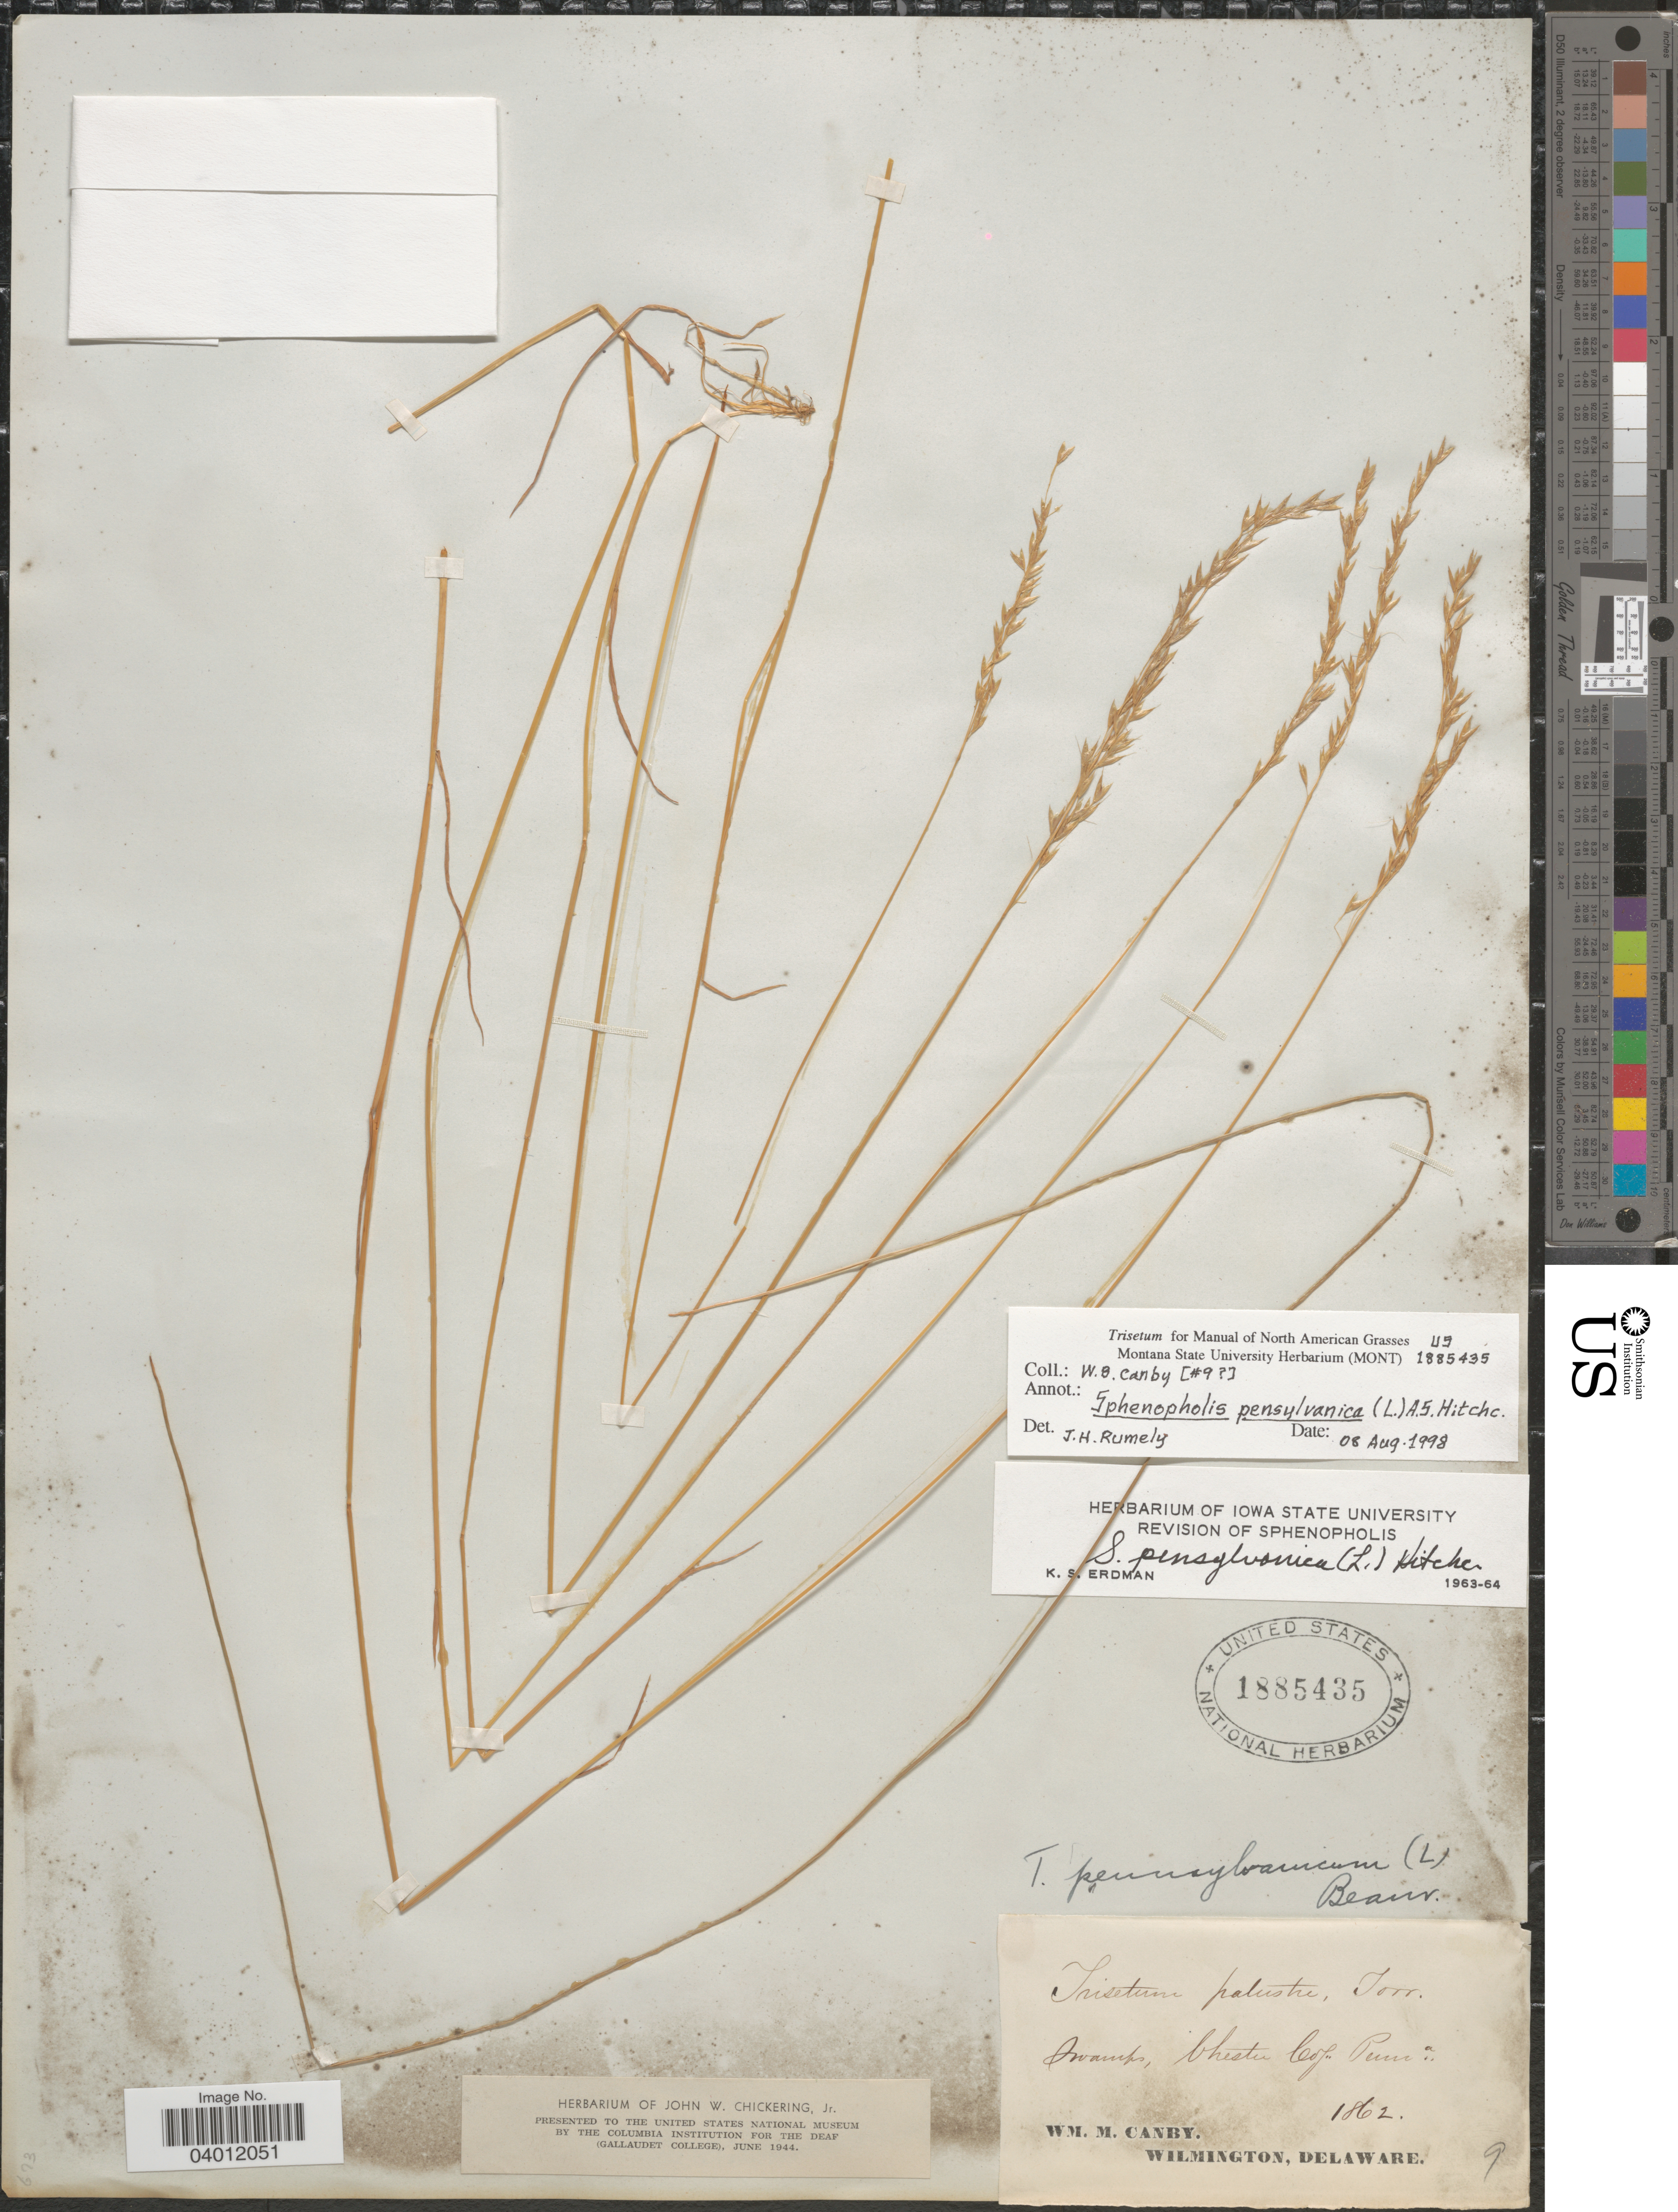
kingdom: Plantae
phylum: Tracheophyta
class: Liliopsida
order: Poales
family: Poaceae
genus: Sphenopholis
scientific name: Sphenopholis pensylvanica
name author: (L.) Hitchc.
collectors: W. Canby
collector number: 9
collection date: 1862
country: United States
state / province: Pennsylvania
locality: Chestor Coy.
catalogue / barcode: US 1885435